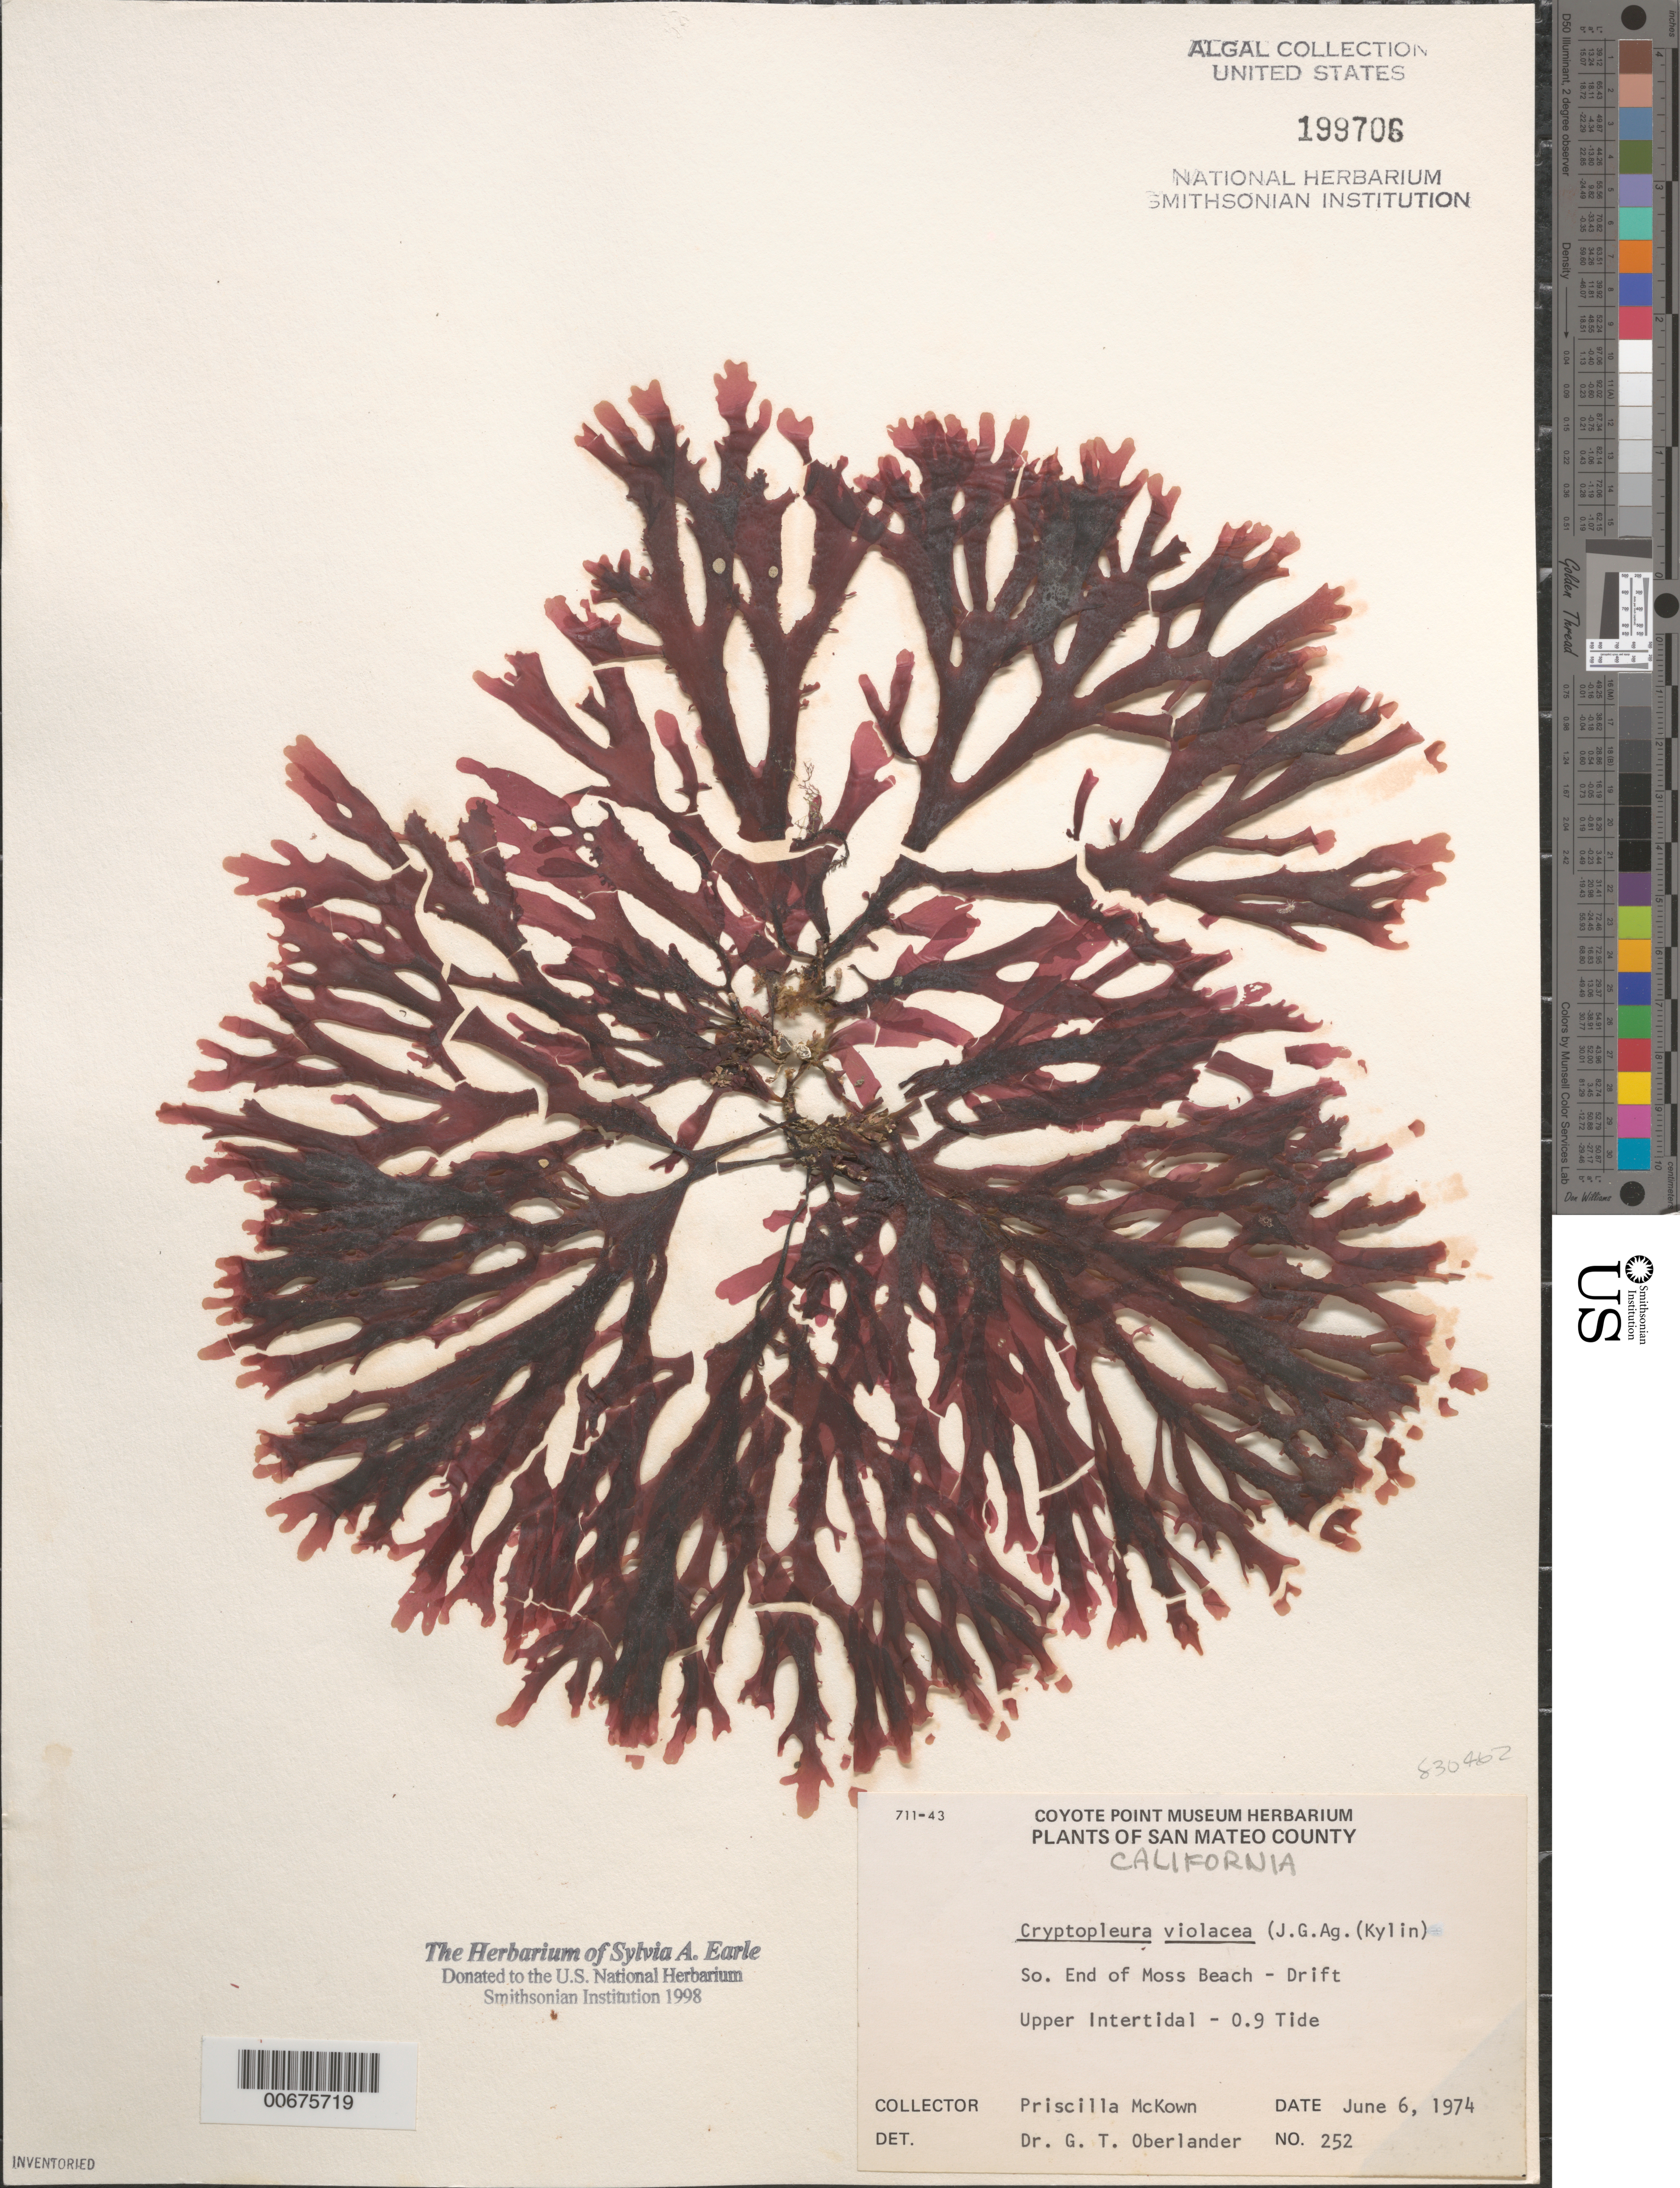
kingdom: Plantae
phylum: Rhodophyta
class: Florideophyceae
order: Ceramiales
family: Delesseriaceae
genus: Cryptopleura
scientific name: Cryptopleura violacea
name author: (J. Ag.) Kylin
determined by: Oberlander, G. T.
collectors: P. McKown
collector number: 252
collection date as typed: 06 Jun 1974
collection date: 1974-06-06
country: United States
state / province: California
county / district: San Mateo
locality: Moss Beach, south end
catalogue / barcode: US 199706